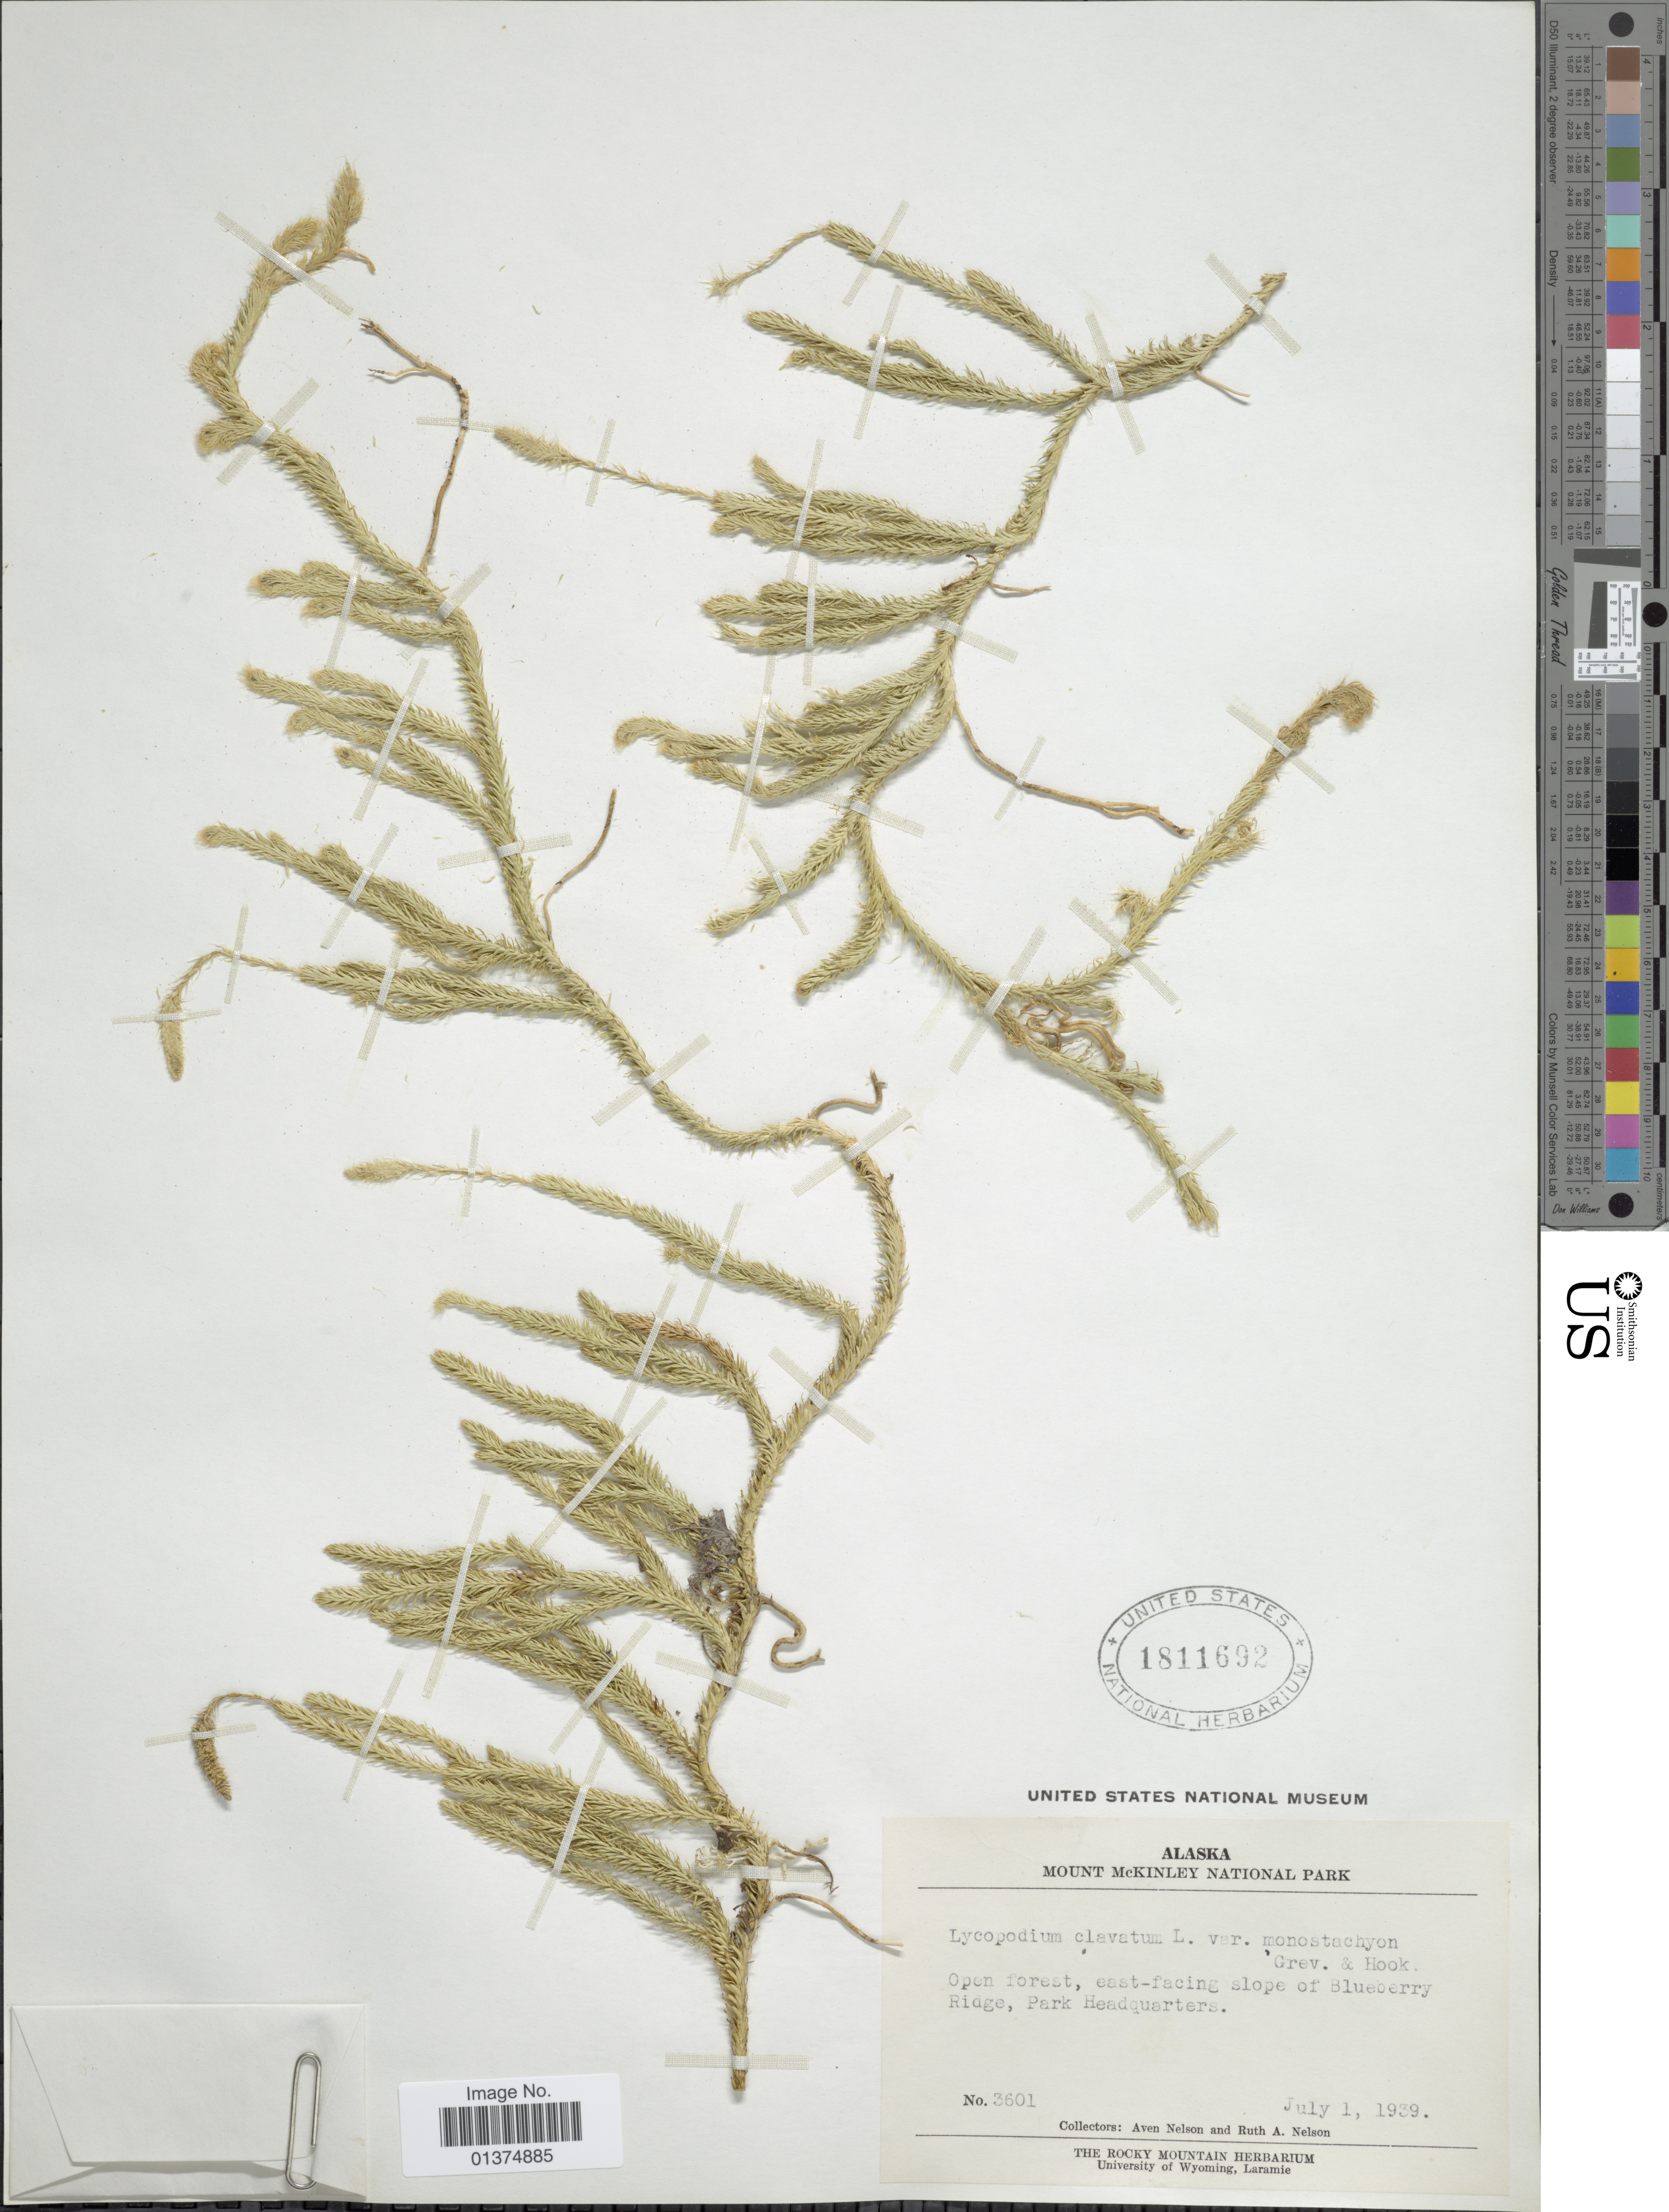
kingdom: Plantae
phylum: Tracheophyta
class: Lycopodiopsida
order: Lycopodiales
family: Lycopodiaceae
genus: Lycopodium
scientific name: Lycopodium lagopus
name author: Zinserl. ex Kuzen.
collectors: A. Nelson & R. A. Nelson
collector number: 3601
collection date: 1939-07-01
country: United States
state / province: Alaska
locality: Open forest, east-facing slope of Blueberry Ridge, park Headquarters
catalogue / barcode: US 1811692